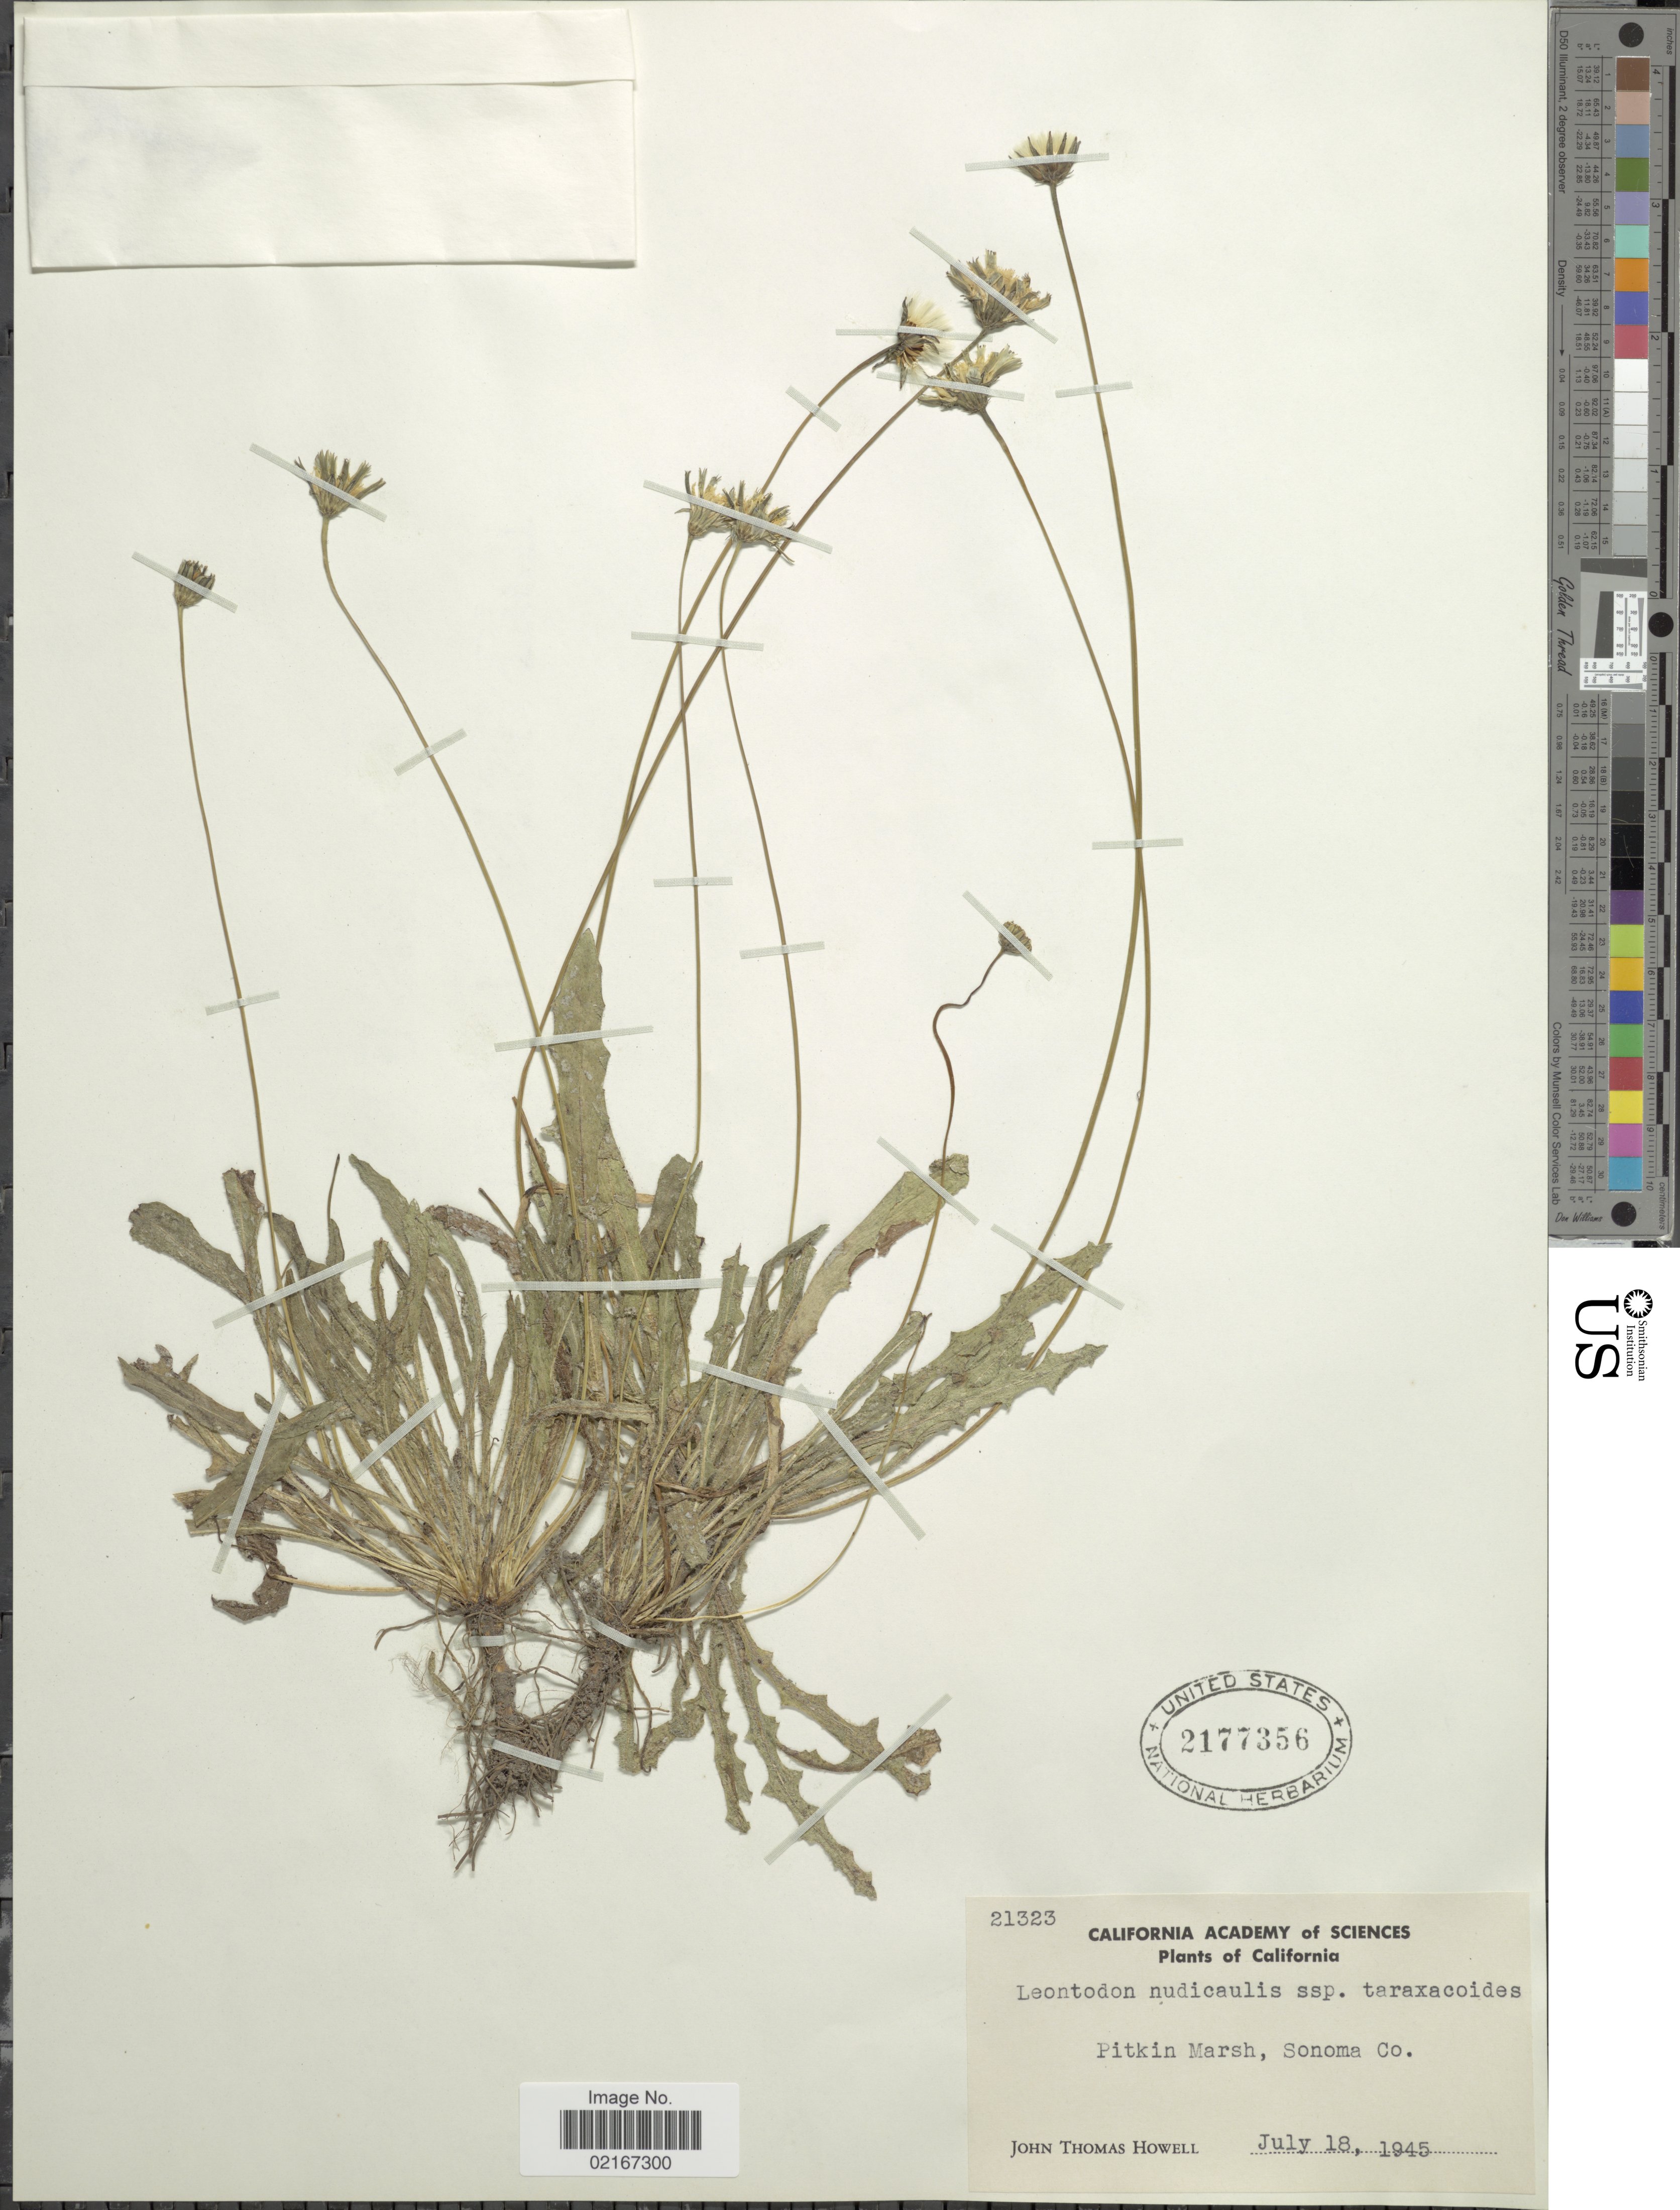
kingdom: Plantae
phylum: Tracheophyta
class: Magnoliopsida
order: Asterales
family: Asteraceae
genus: Leontodon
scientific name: Leontodon saxatilis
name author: Lam.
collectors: J. T. Howell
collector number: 21323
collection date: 1945-07-18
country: United States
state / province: California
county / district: Sonoma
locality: Pitkin Marsh, Sonoma Co.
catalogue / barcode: US 2177356